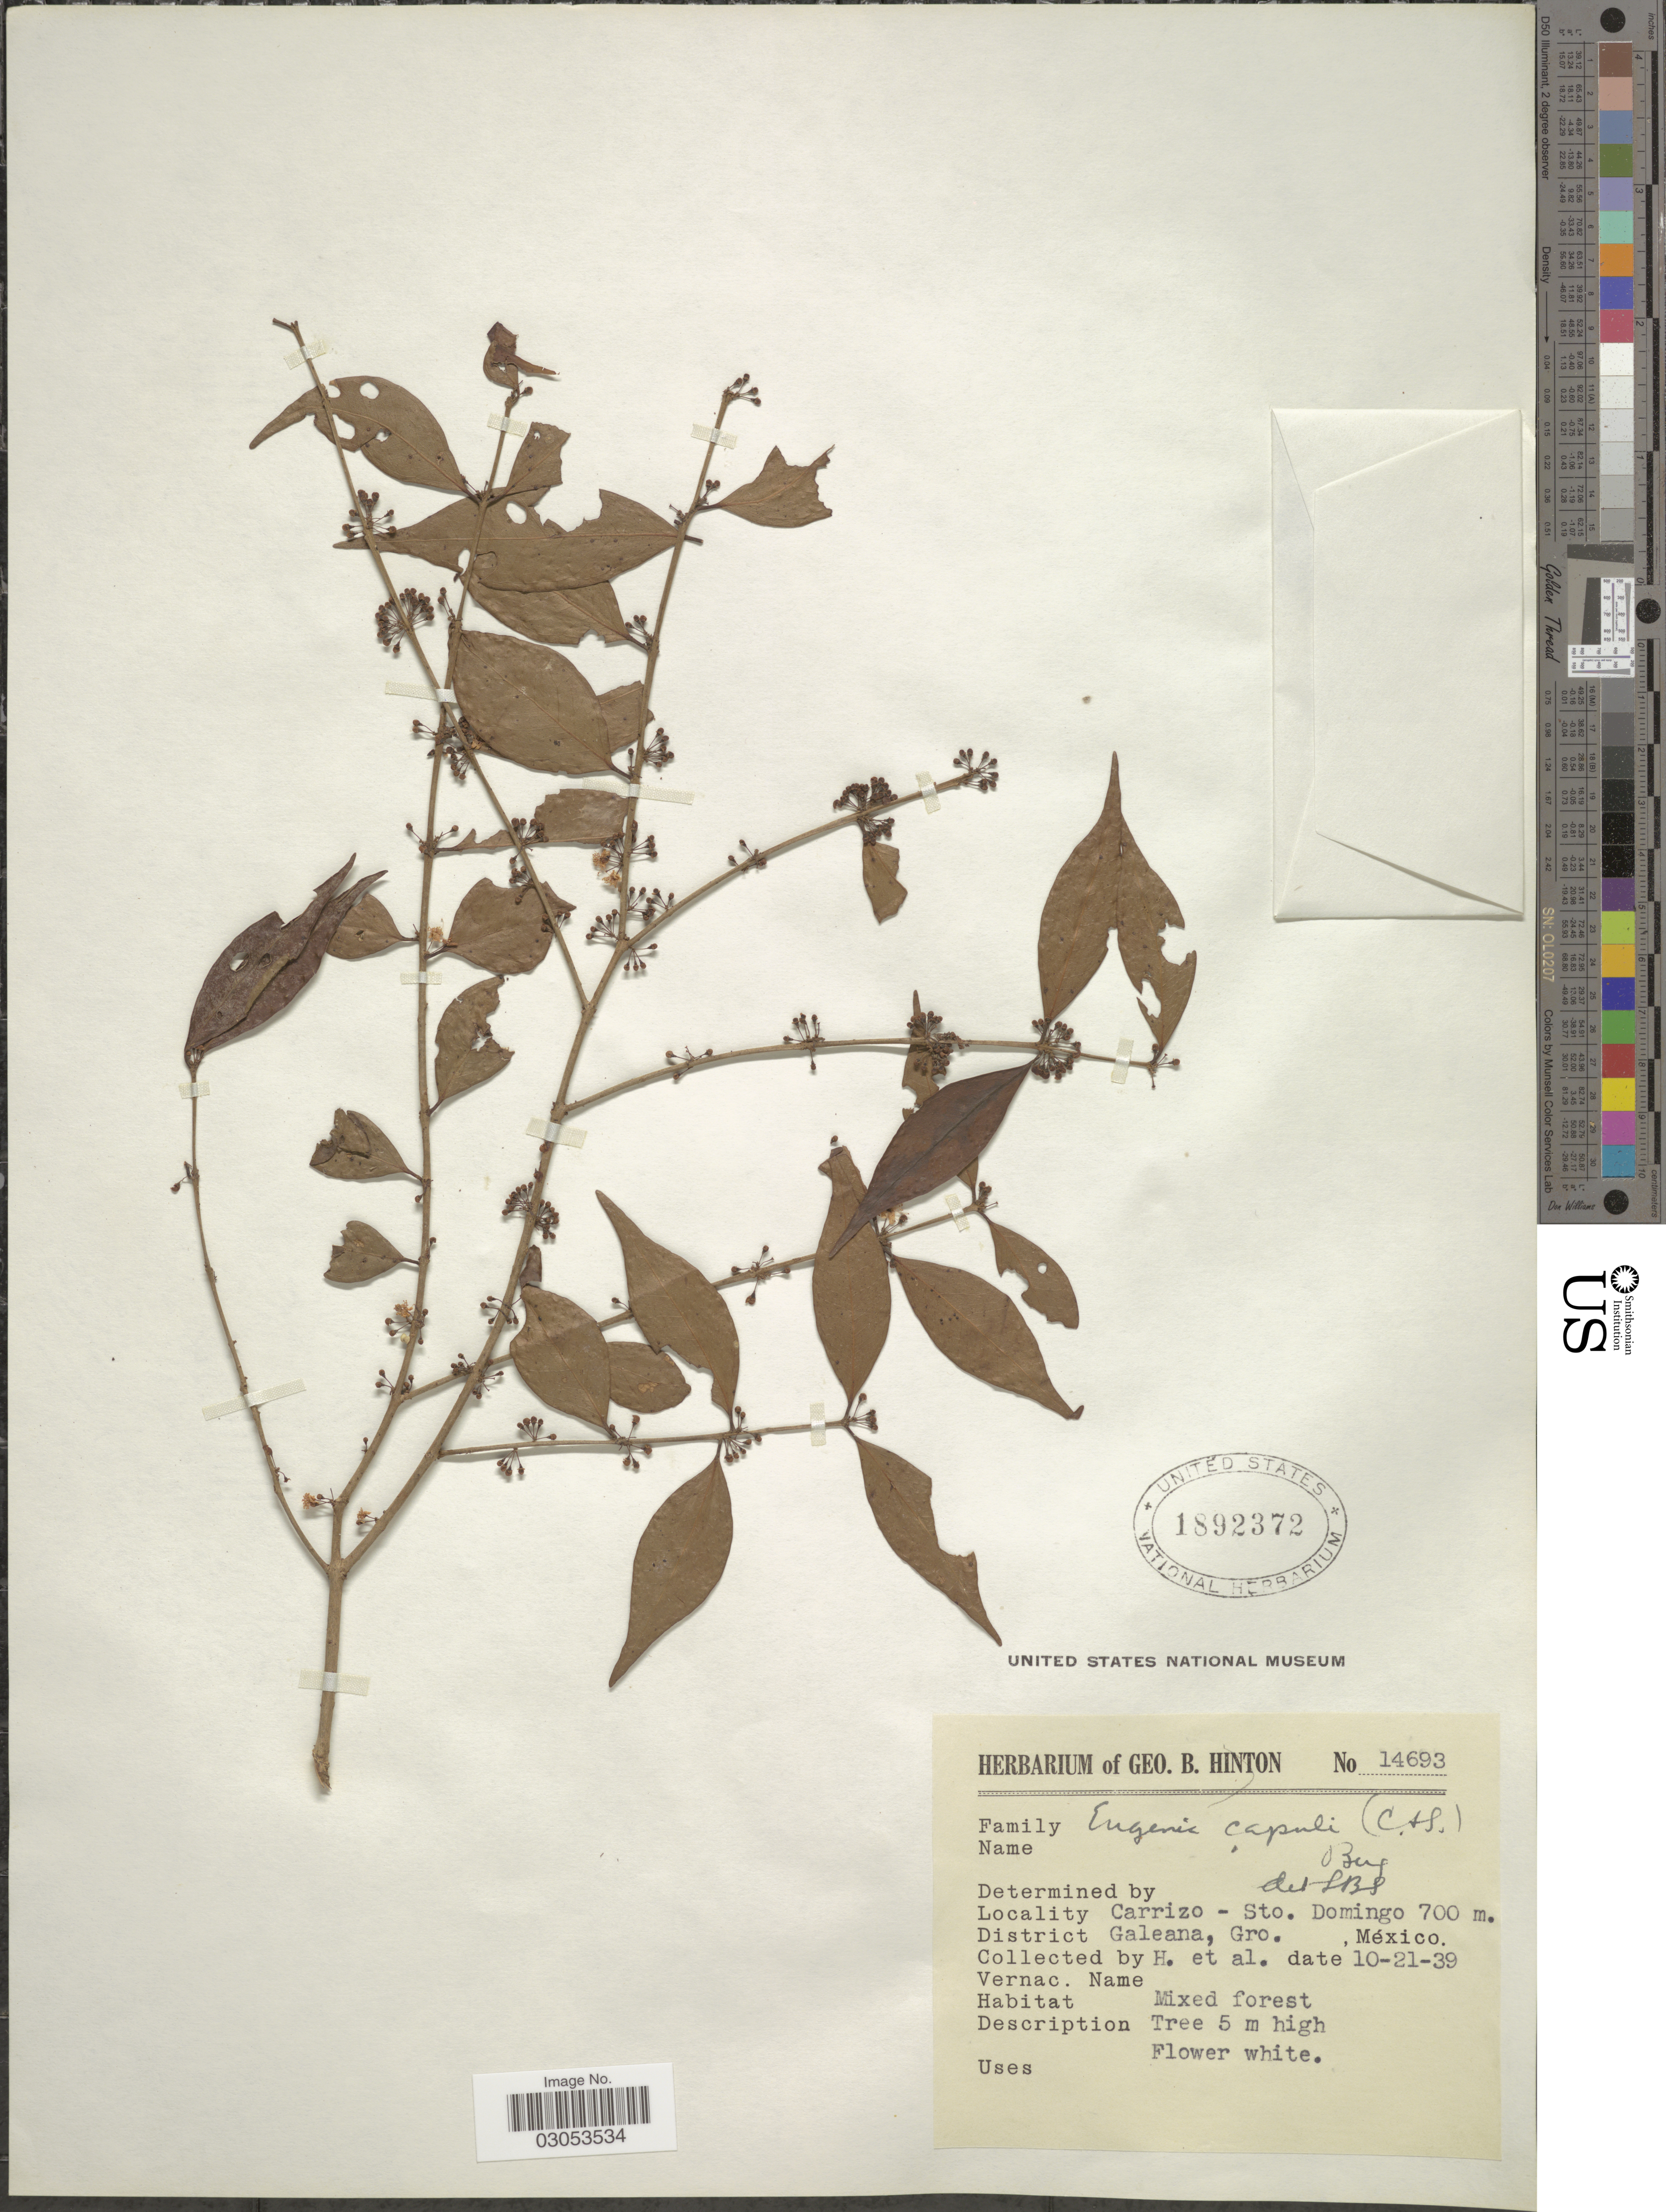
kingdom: Plantae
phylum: Tracheophyta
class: Magnoliopsida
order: Myrtales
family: Myrtaceae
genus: Eugenia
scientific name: Eugenia capuli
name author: (Schltdl. & Cham.) Hook. & Arn.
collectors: G. B. Hinton & et al.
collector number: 14693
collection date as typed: Transcribed d/m/y: 21/10/39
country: Mexico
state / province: Guerrero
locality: Carrizo - Sto. Domingo. District Galeana, Gro.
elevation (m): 700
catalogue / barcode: US 1892372